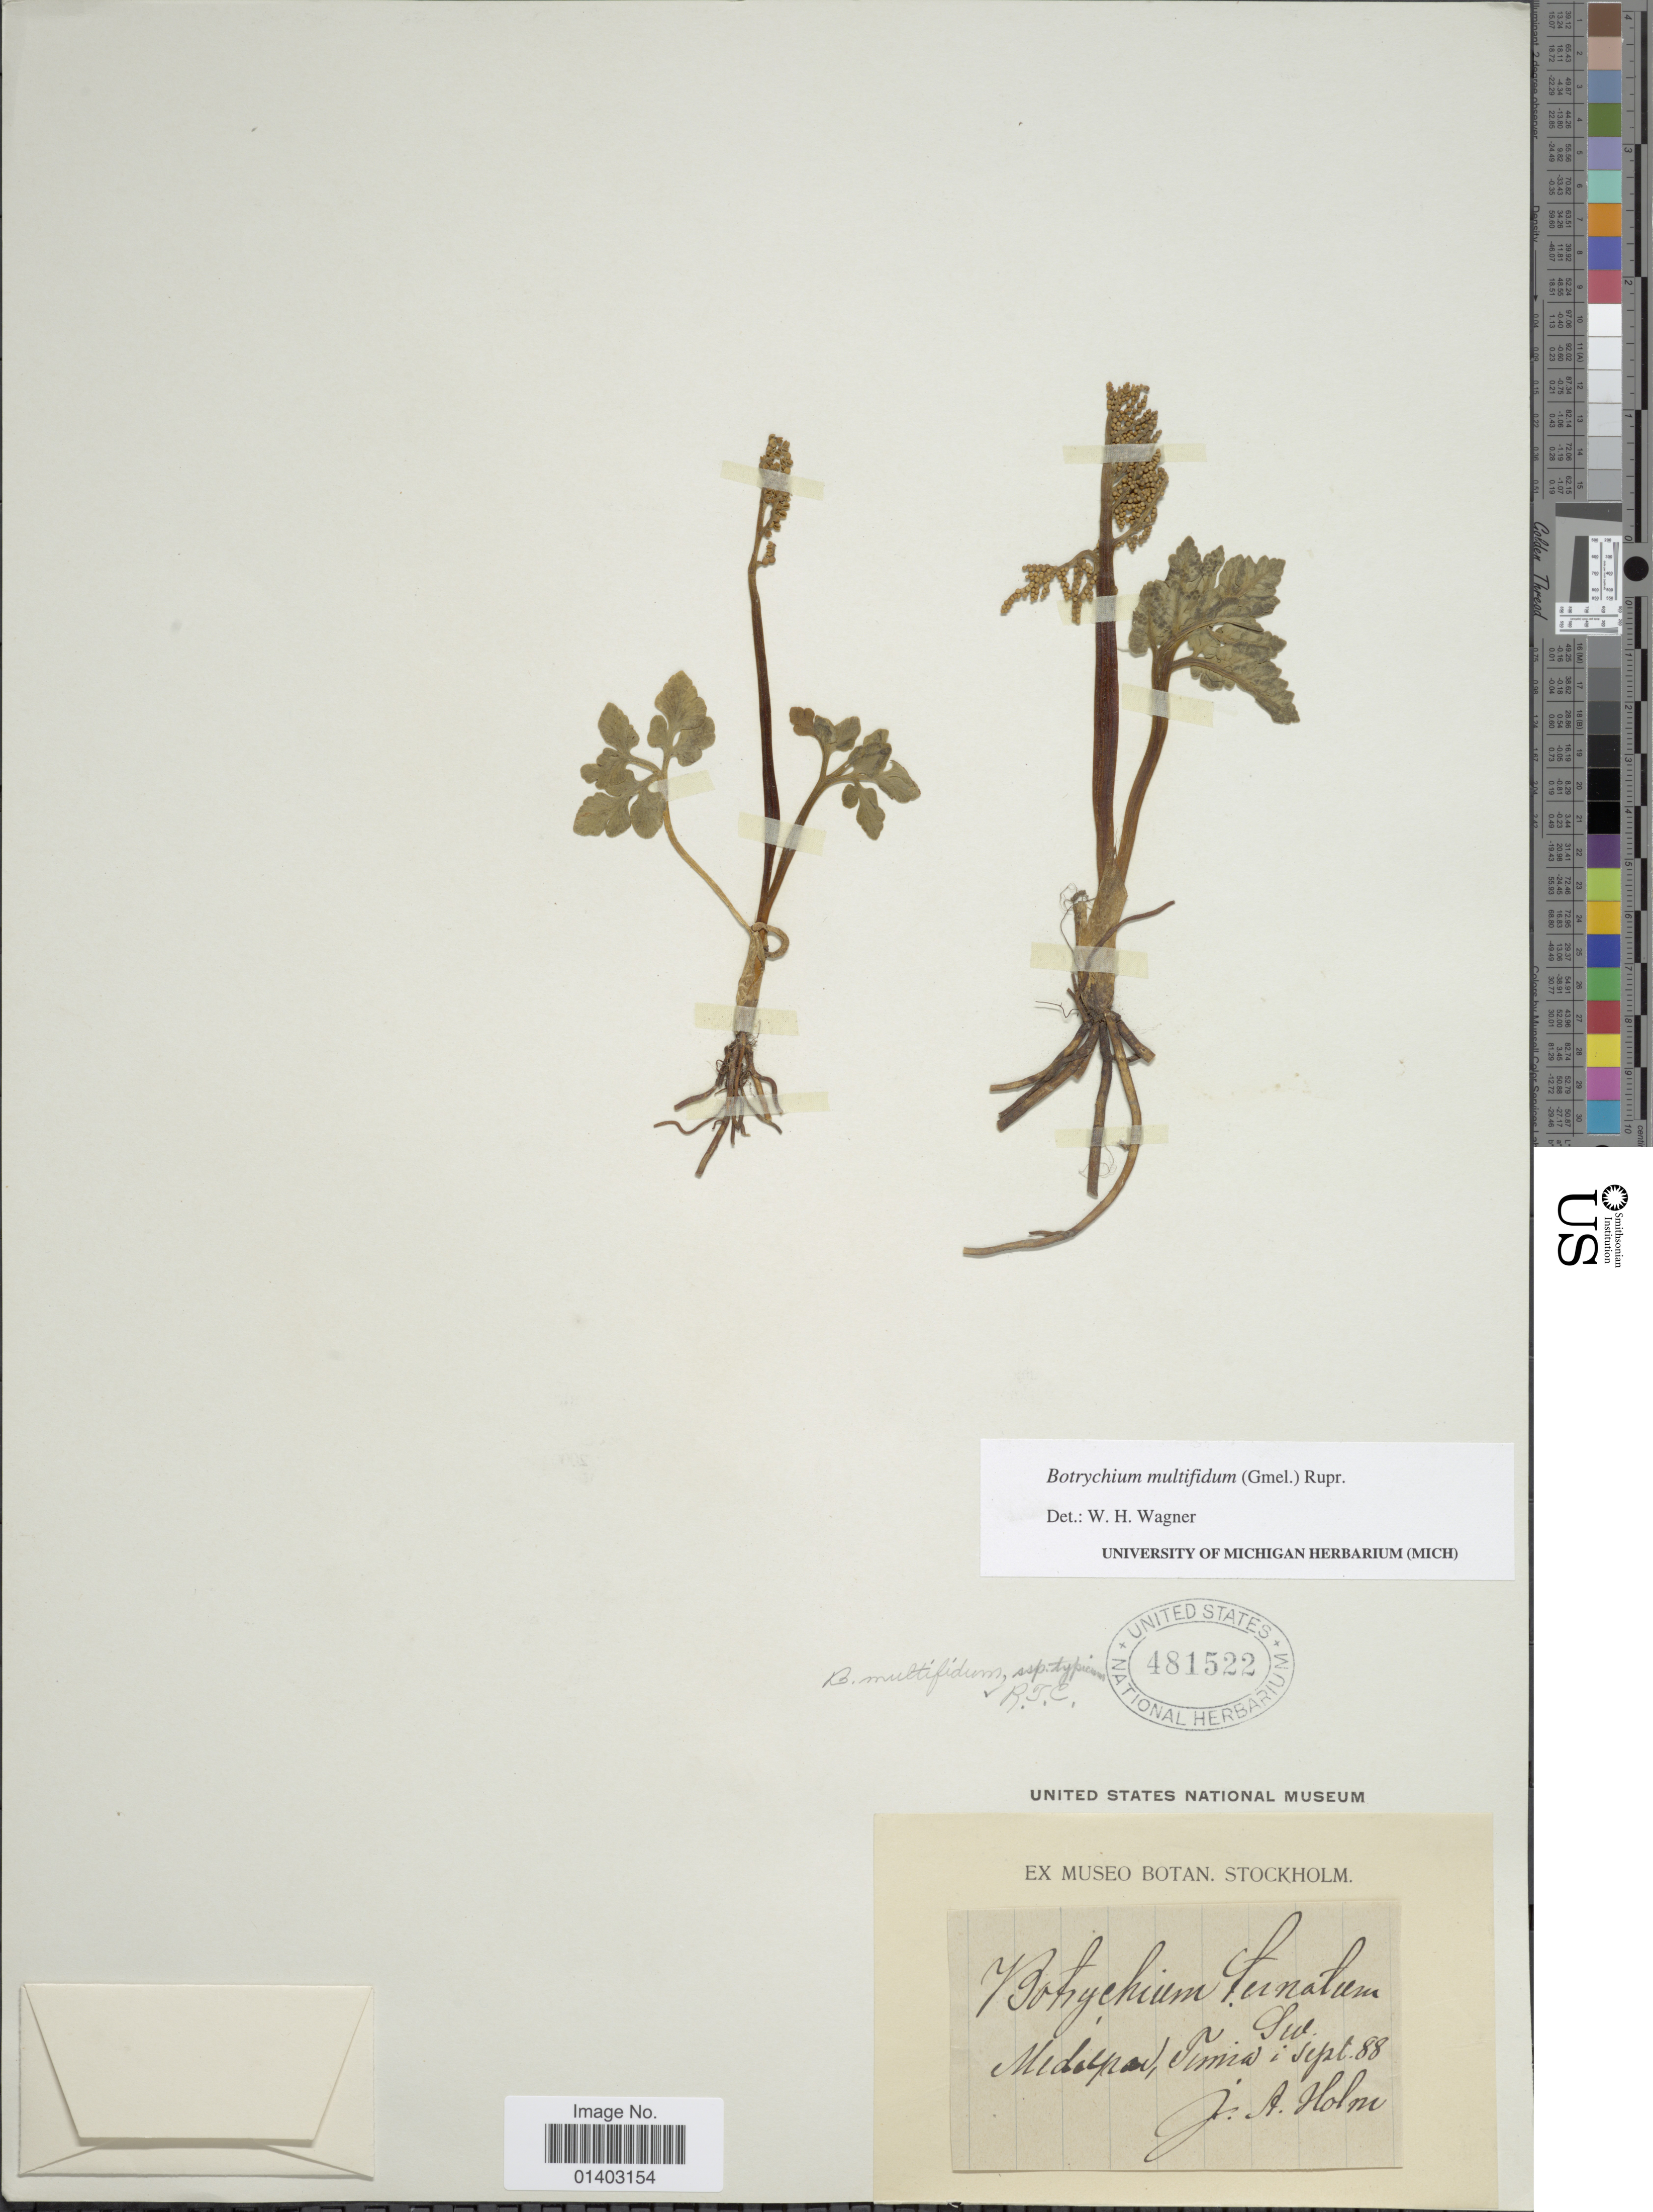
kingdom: Plantae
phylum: Tracheophyta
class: Polypodiopsida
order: Ophioglossales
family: Ophioglossaceae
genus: Botrychium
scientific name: Botrychium multifidum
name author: (J.F. Gmel.) Rupr.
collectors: J. H. Holm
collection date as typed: Transcribed d/m/y: /9/88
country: Sweden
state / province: Västernorrland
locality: Medelpad, Timra.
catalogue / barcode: US 481522